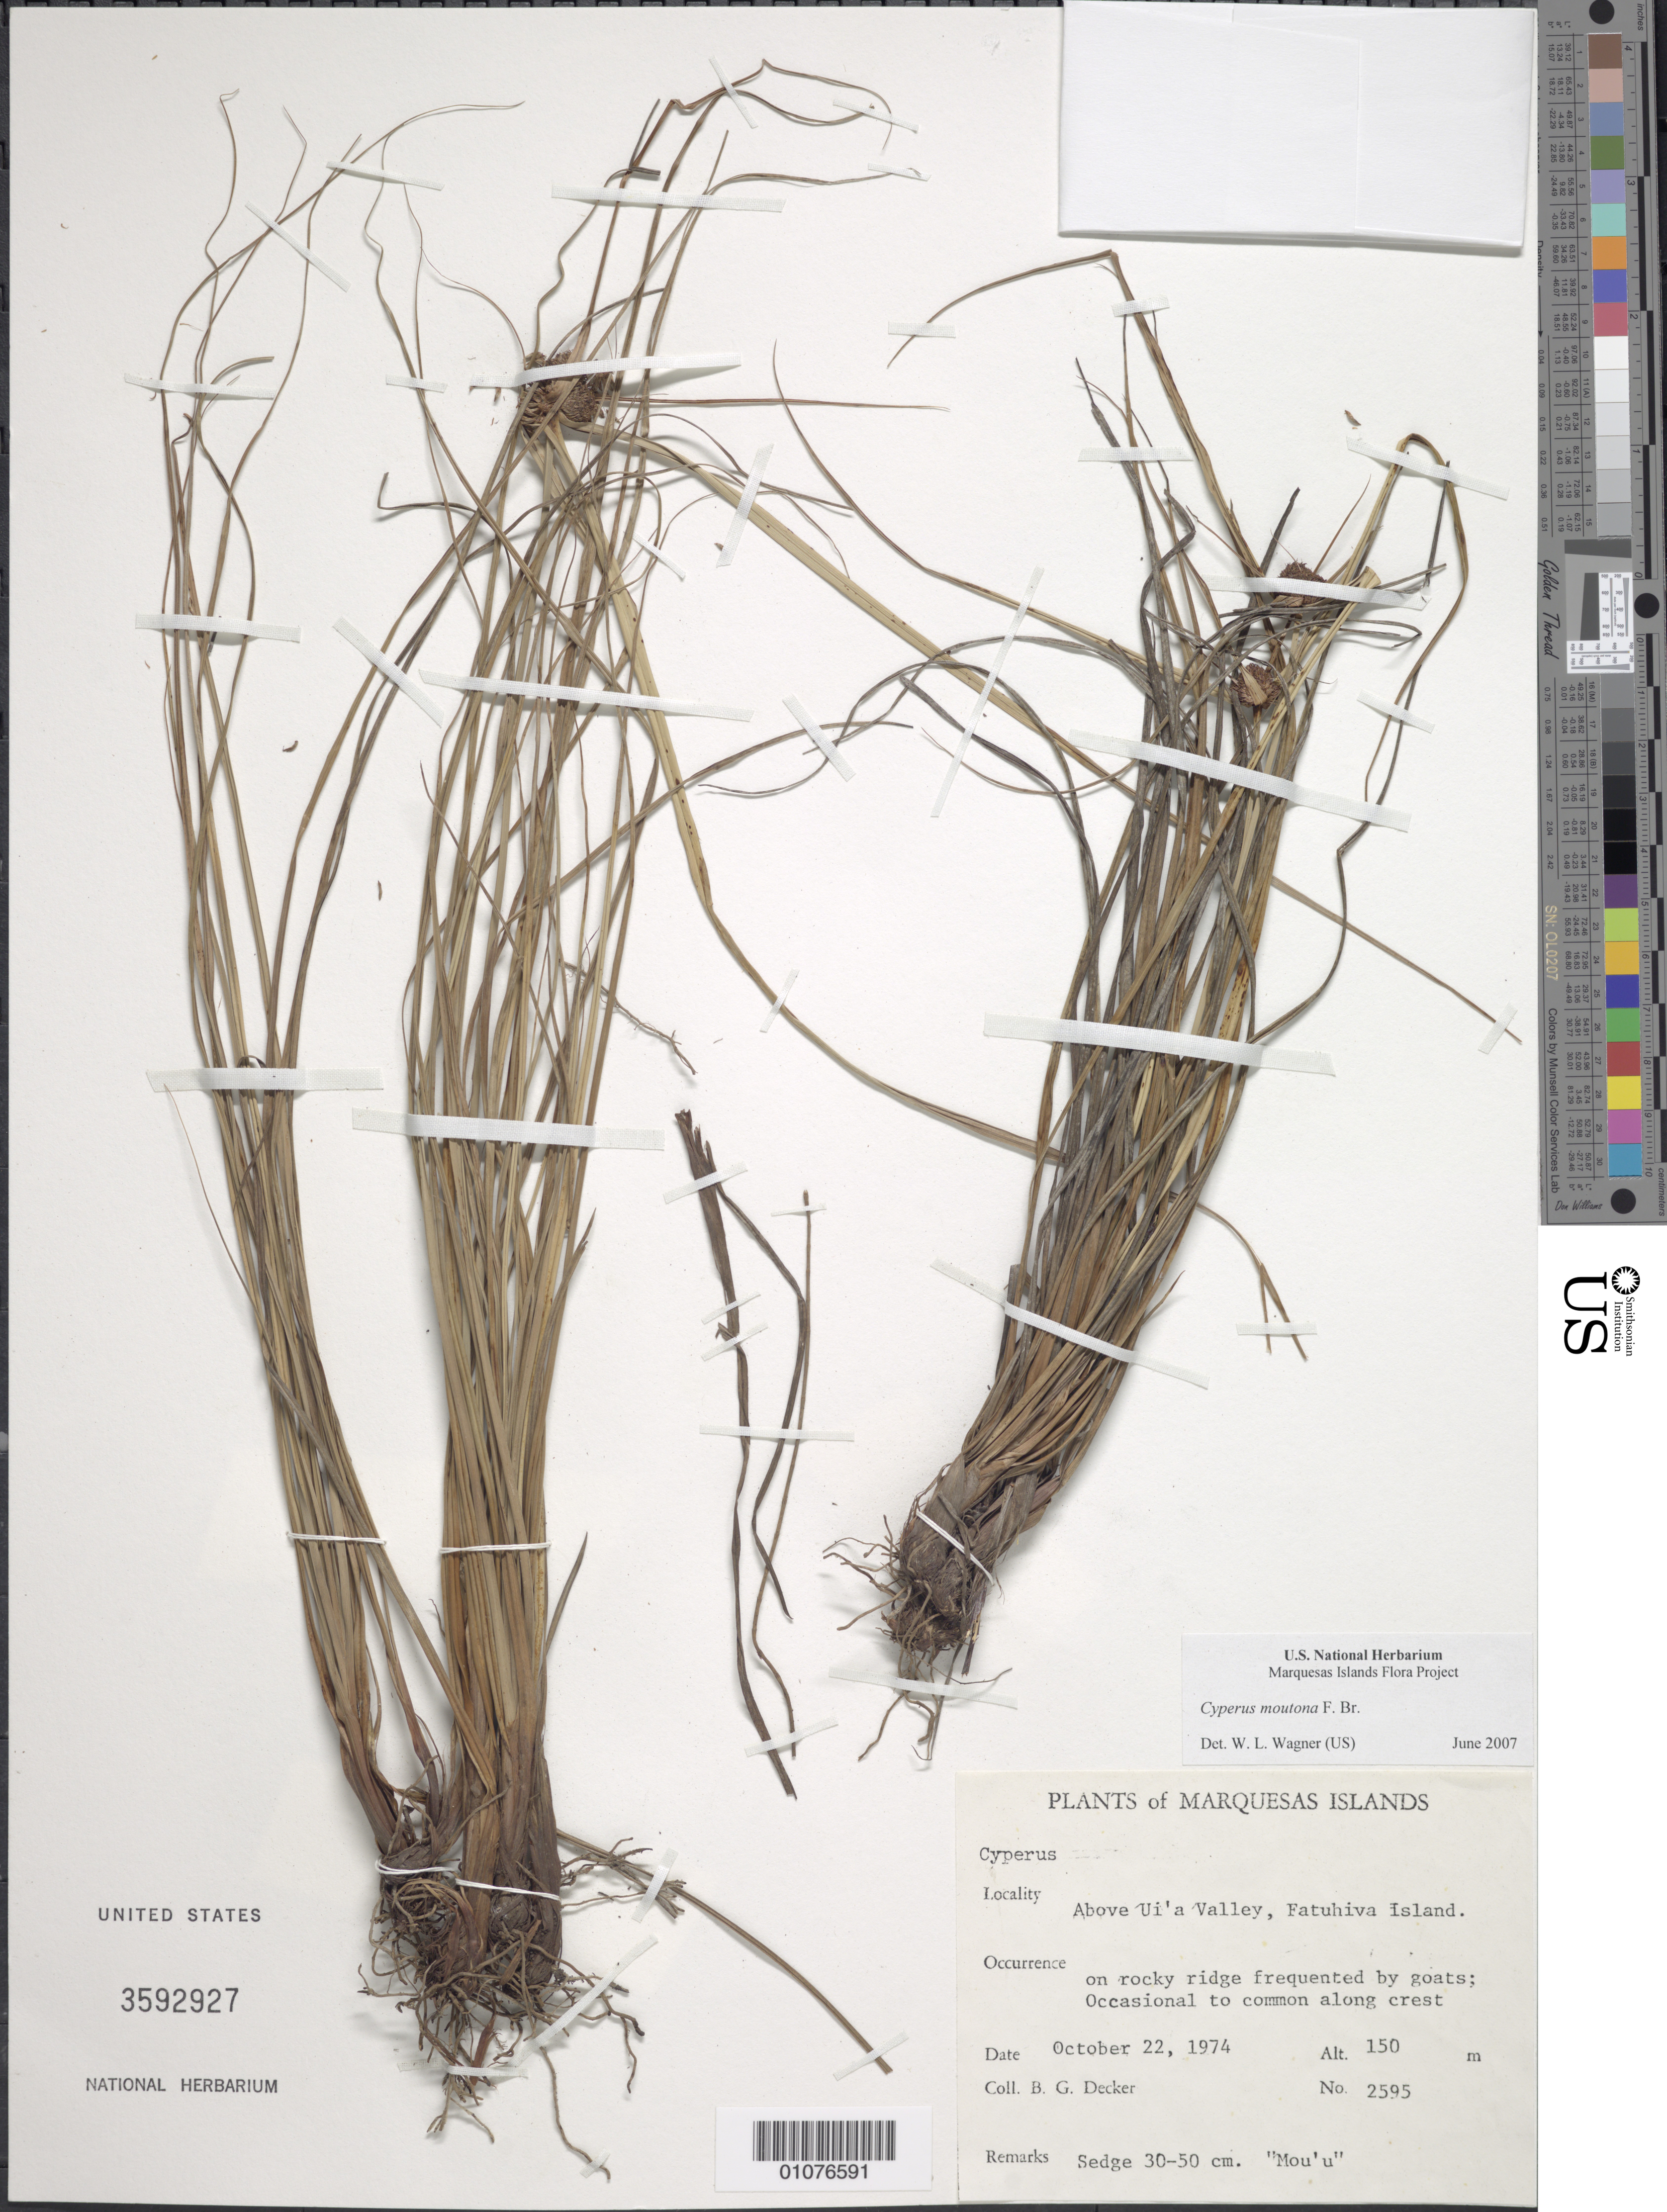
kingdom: Plantae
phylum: Tracheophyta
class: Liliopsida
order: Poales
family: Cyperaceae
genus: Cyperus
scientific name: Cyperus moutona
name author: F. Br.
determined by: Wagner, W. L., (BOT), Smithsonian Institution - National Museum of Natural History (UNITED STATES)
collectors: B. G. Decker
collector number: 2595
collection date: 1974-10-22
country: French Polynesia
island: Fatu Hiva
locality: above Ui'a Valley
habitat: On rocky ridge frequented by goats; occasional to common along crest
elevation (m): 150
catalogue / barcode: US 3592927